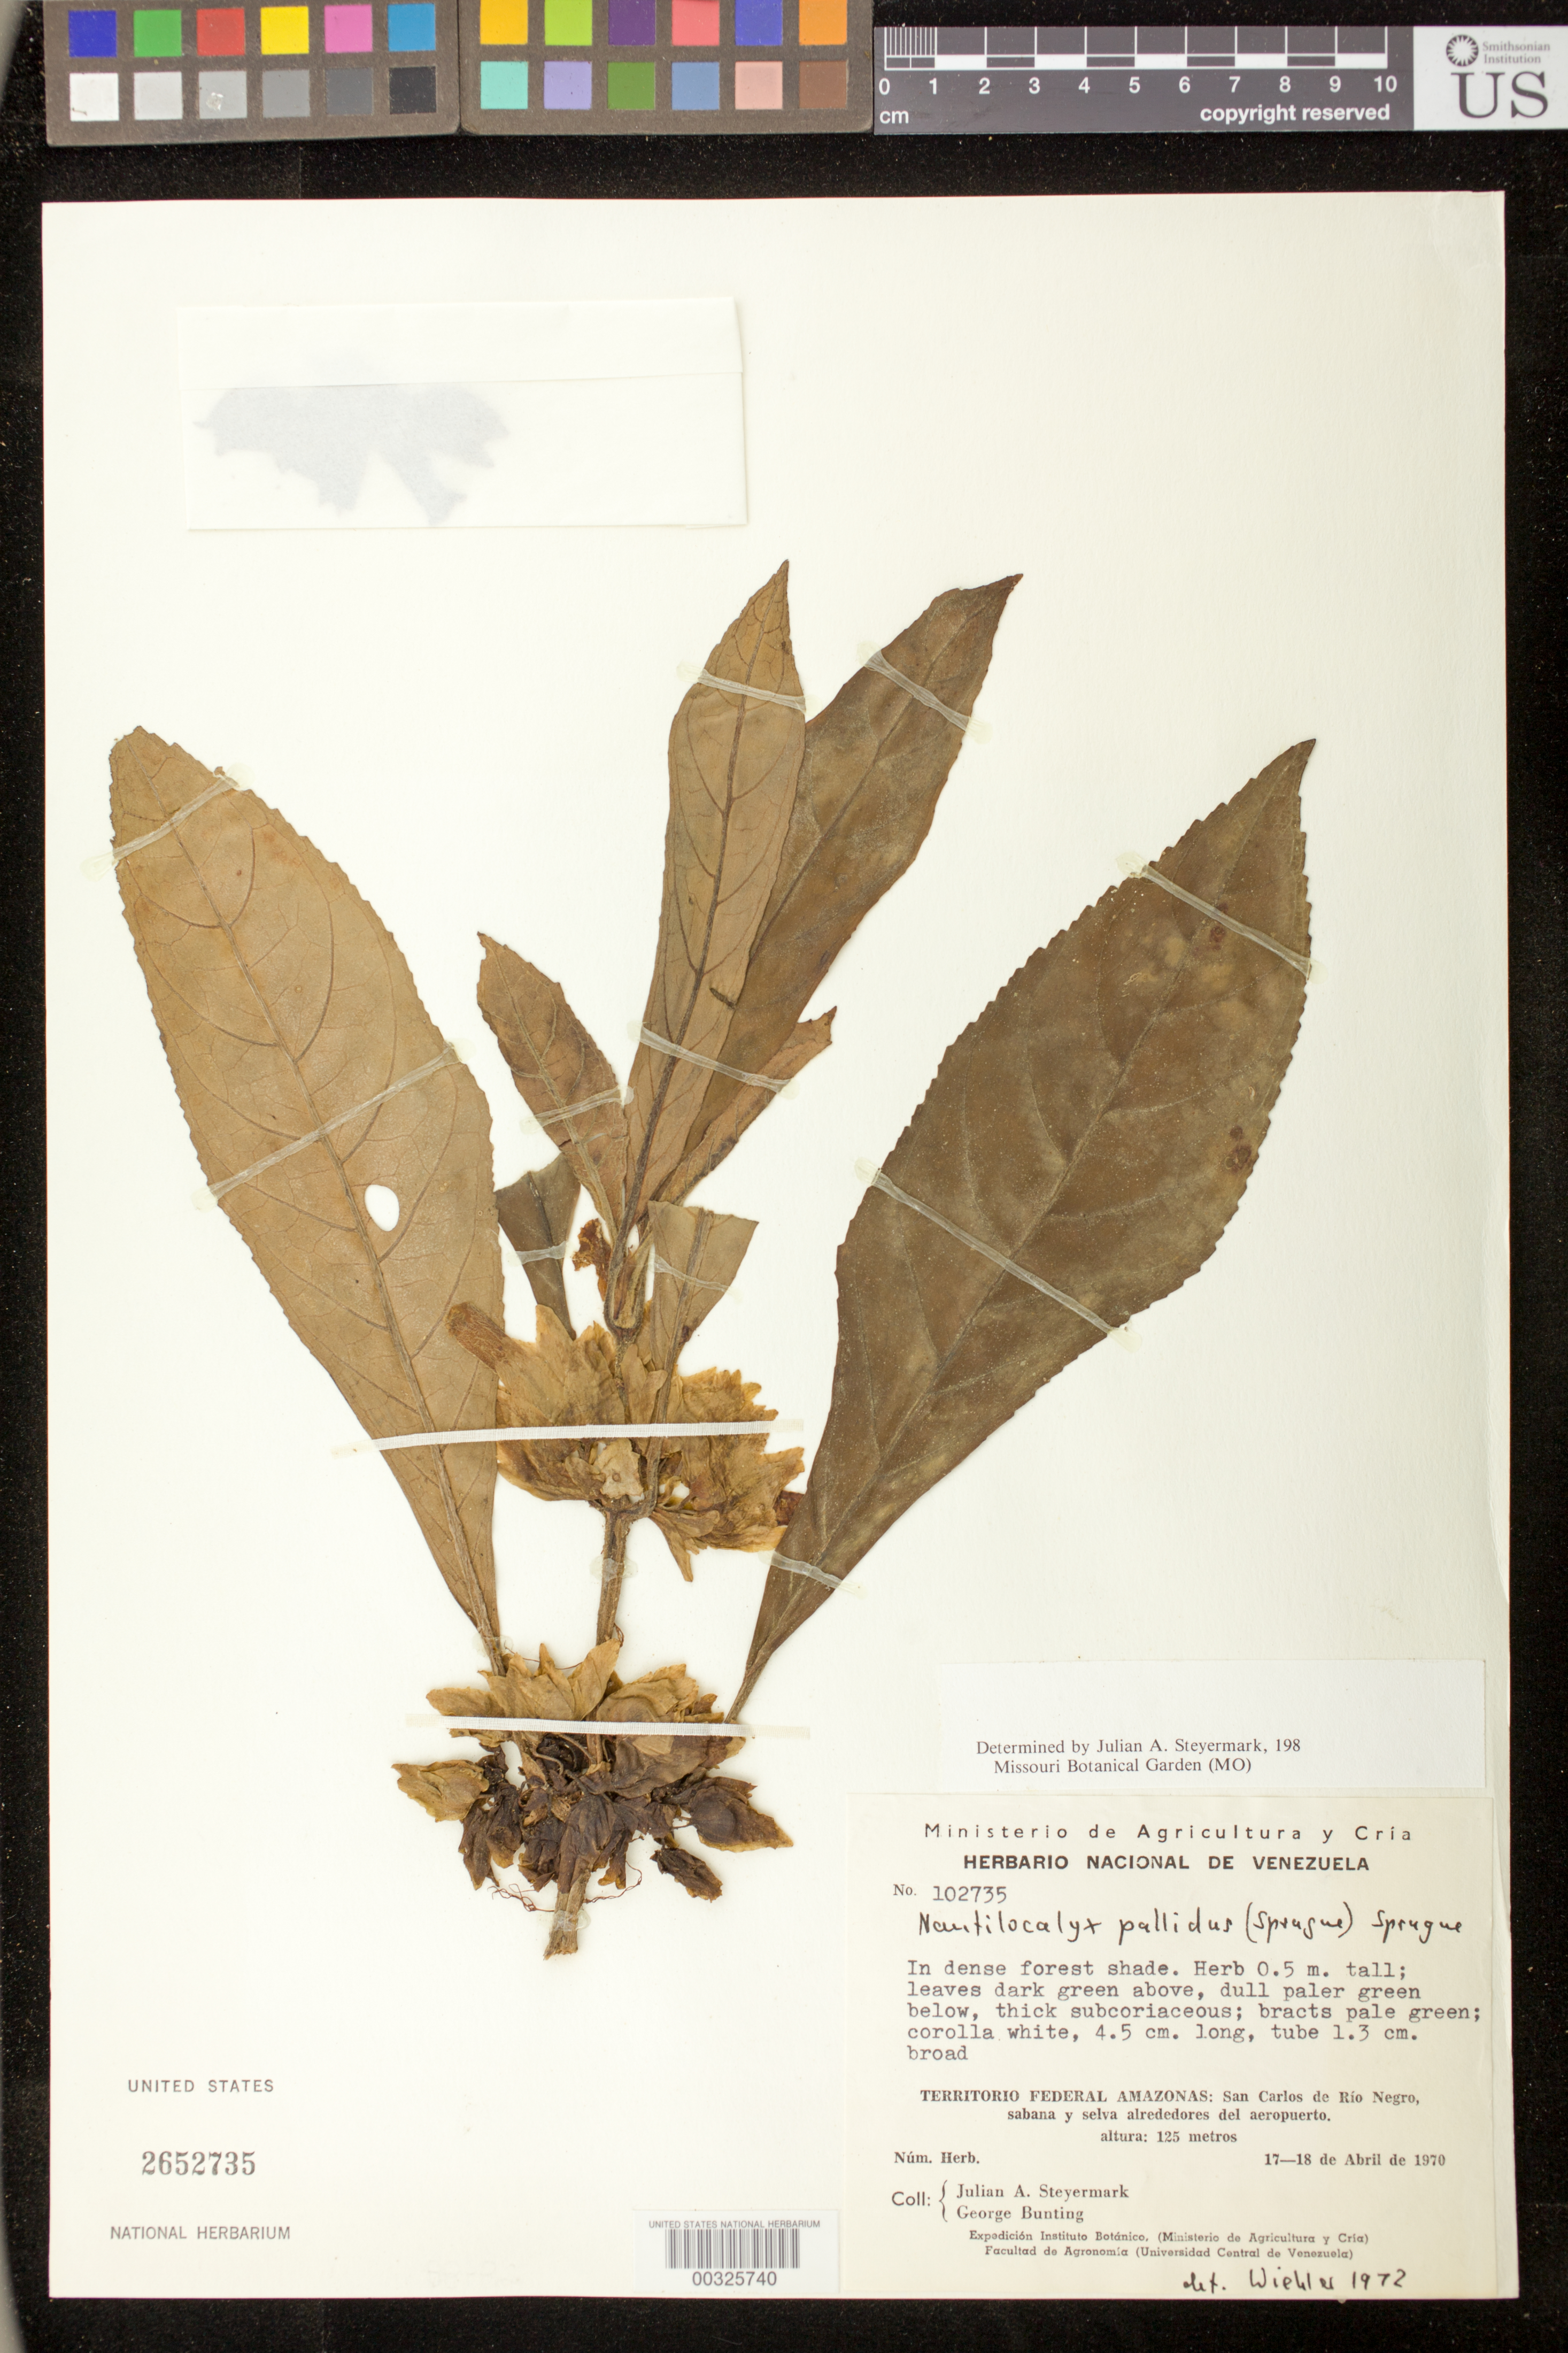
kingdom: Plantae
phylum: Tracheophyta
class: Magnoliopsida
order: Lamiales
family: Gesneriaceae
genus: Nautilocalyx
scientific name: Nautilocalyx pallidus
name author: (Sprague) C. Sprague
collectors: J. Steyermark & G. S. Bunting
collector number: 102735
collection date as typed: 17-18 Apr 1970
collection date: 1970-04-17/1970-04-18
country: Venezuela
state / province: Amazonas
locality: San Carlos de Rio Negro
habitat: In dense forest shade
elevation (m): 125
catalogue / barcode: US 2652735